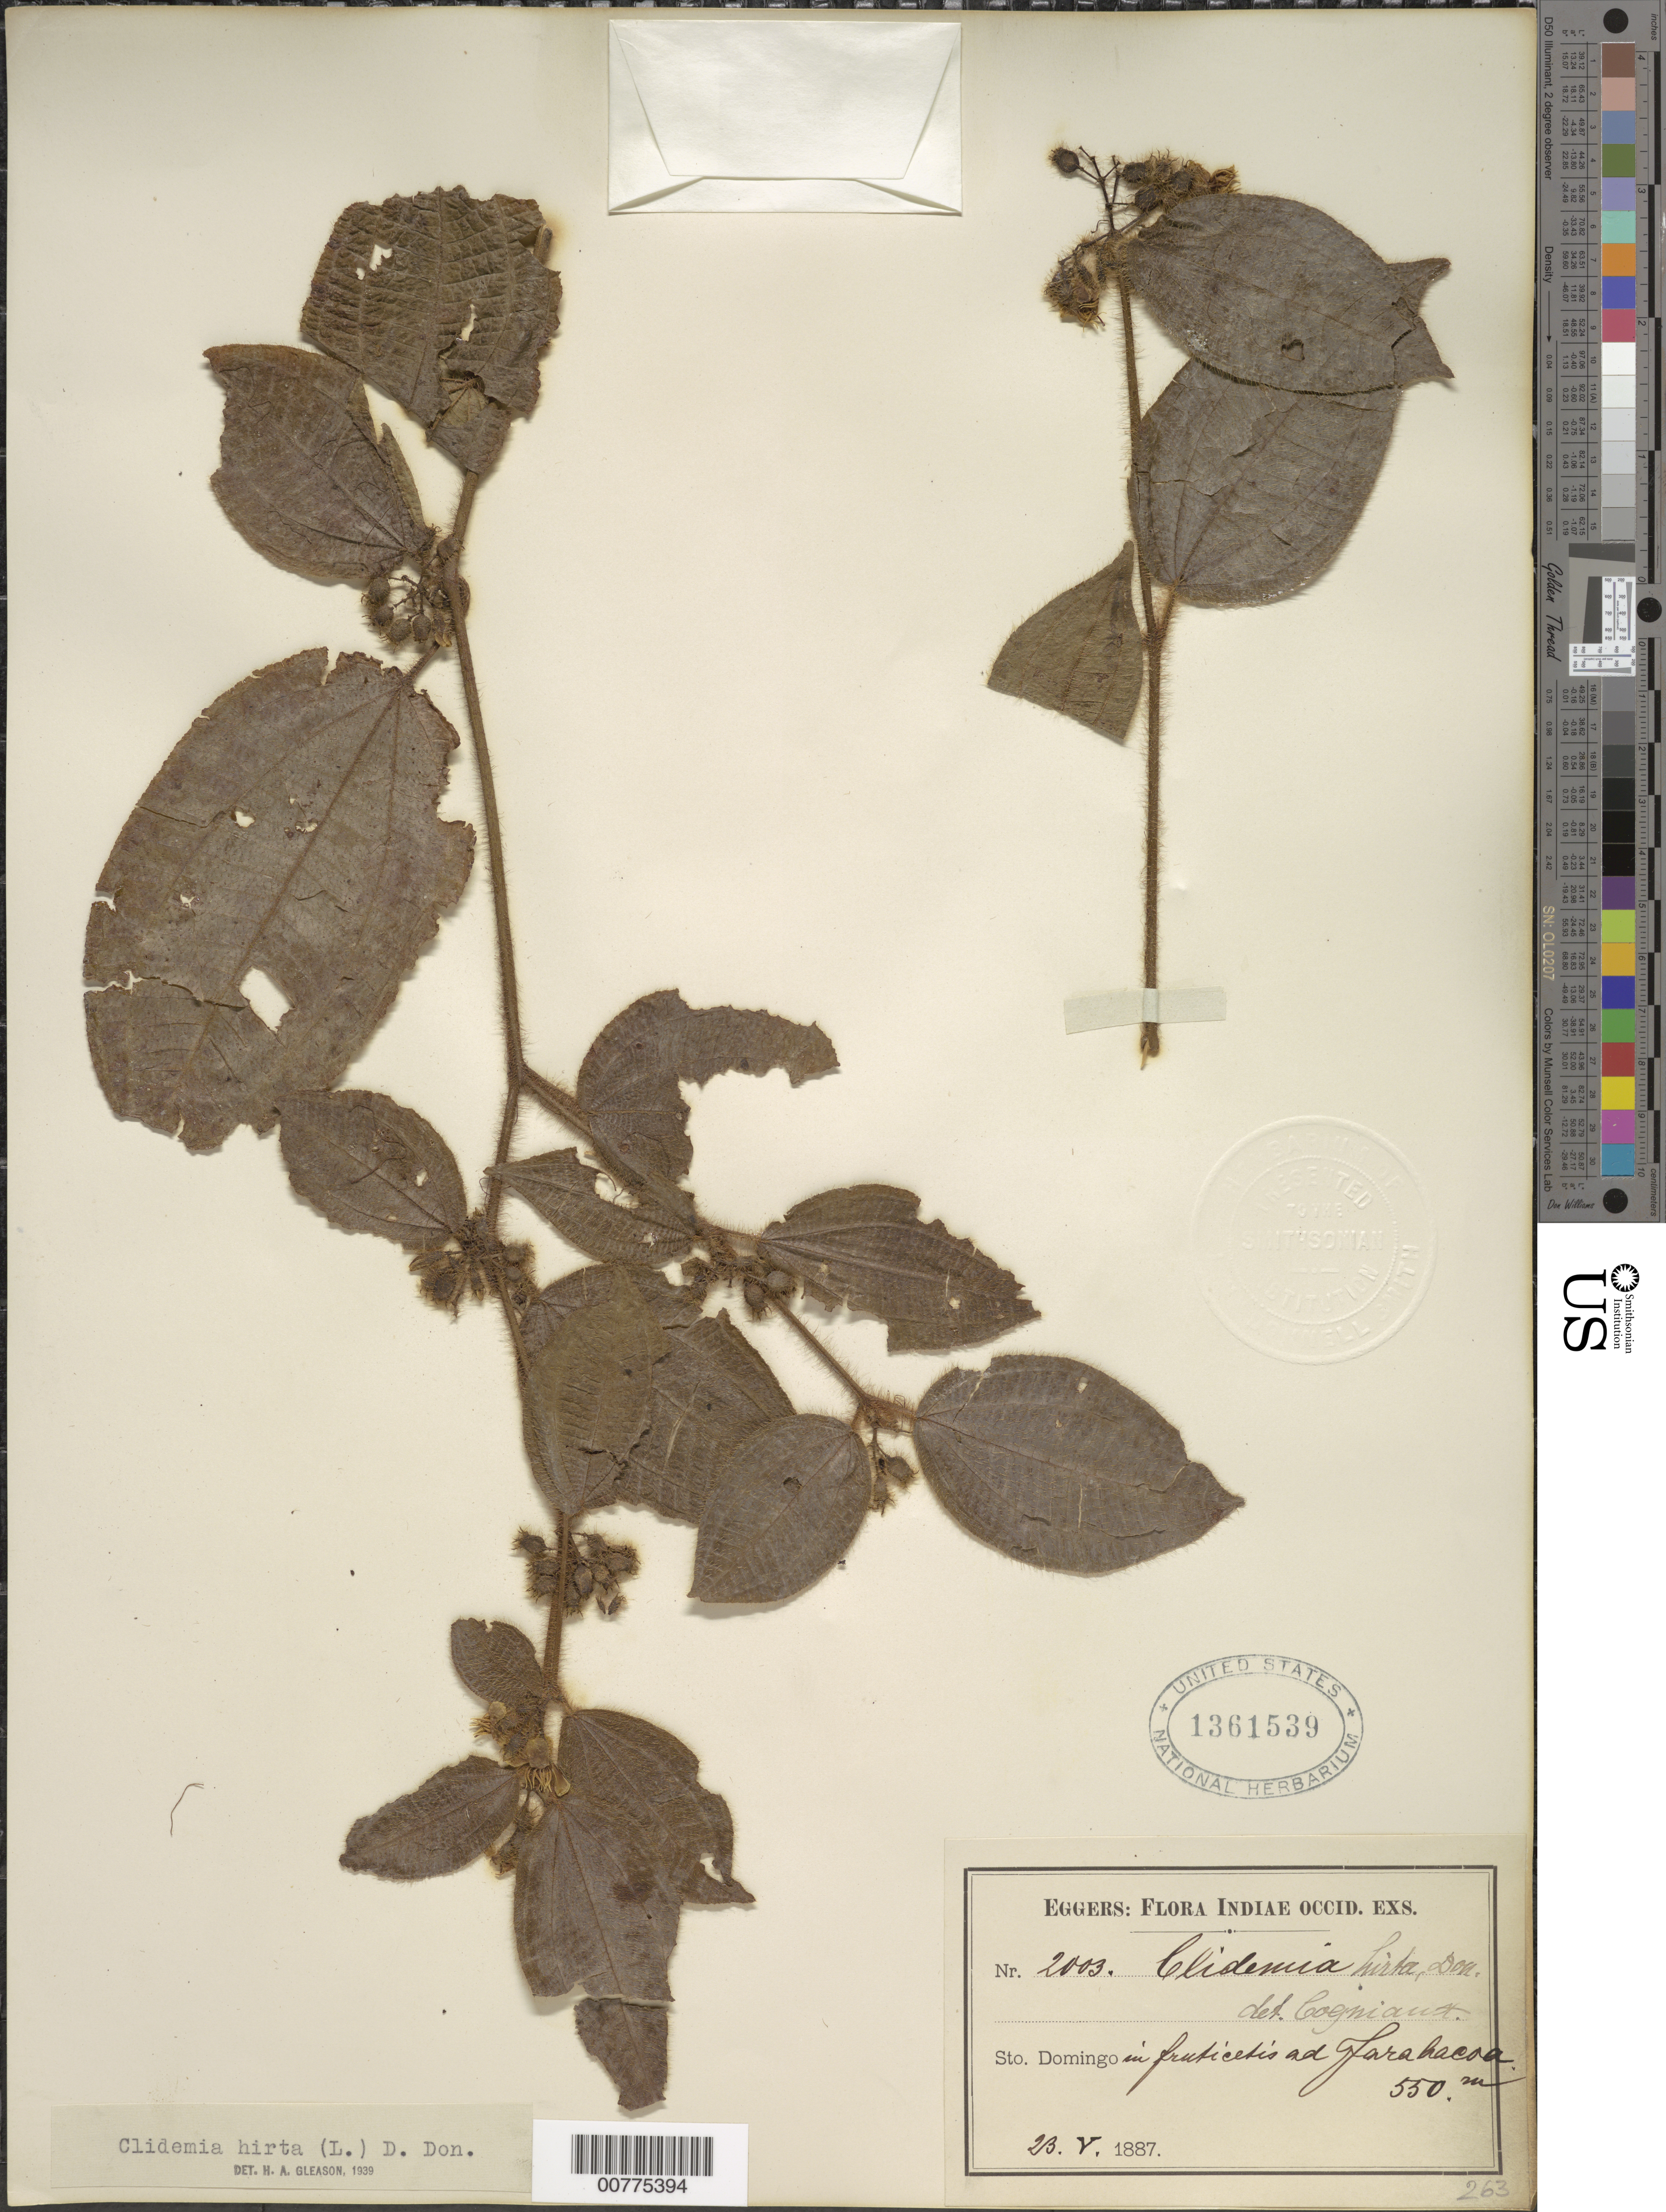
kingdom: Plantae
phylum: Tracheophyta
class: Magnoliopsida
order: Myrtales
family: Melastomataceae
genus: Clidemia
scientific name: Clidemia hirta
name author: (L.) D. Don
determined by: Gleason, H. A.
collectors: H. F. A. von Eggers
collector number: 2003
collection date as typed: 23 May 1887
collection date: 1887-05-23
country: Dominican Republic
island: Hispaniola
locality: Jarabacoa.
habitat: In fruticetis.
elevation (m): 550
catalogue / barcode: US 1361539